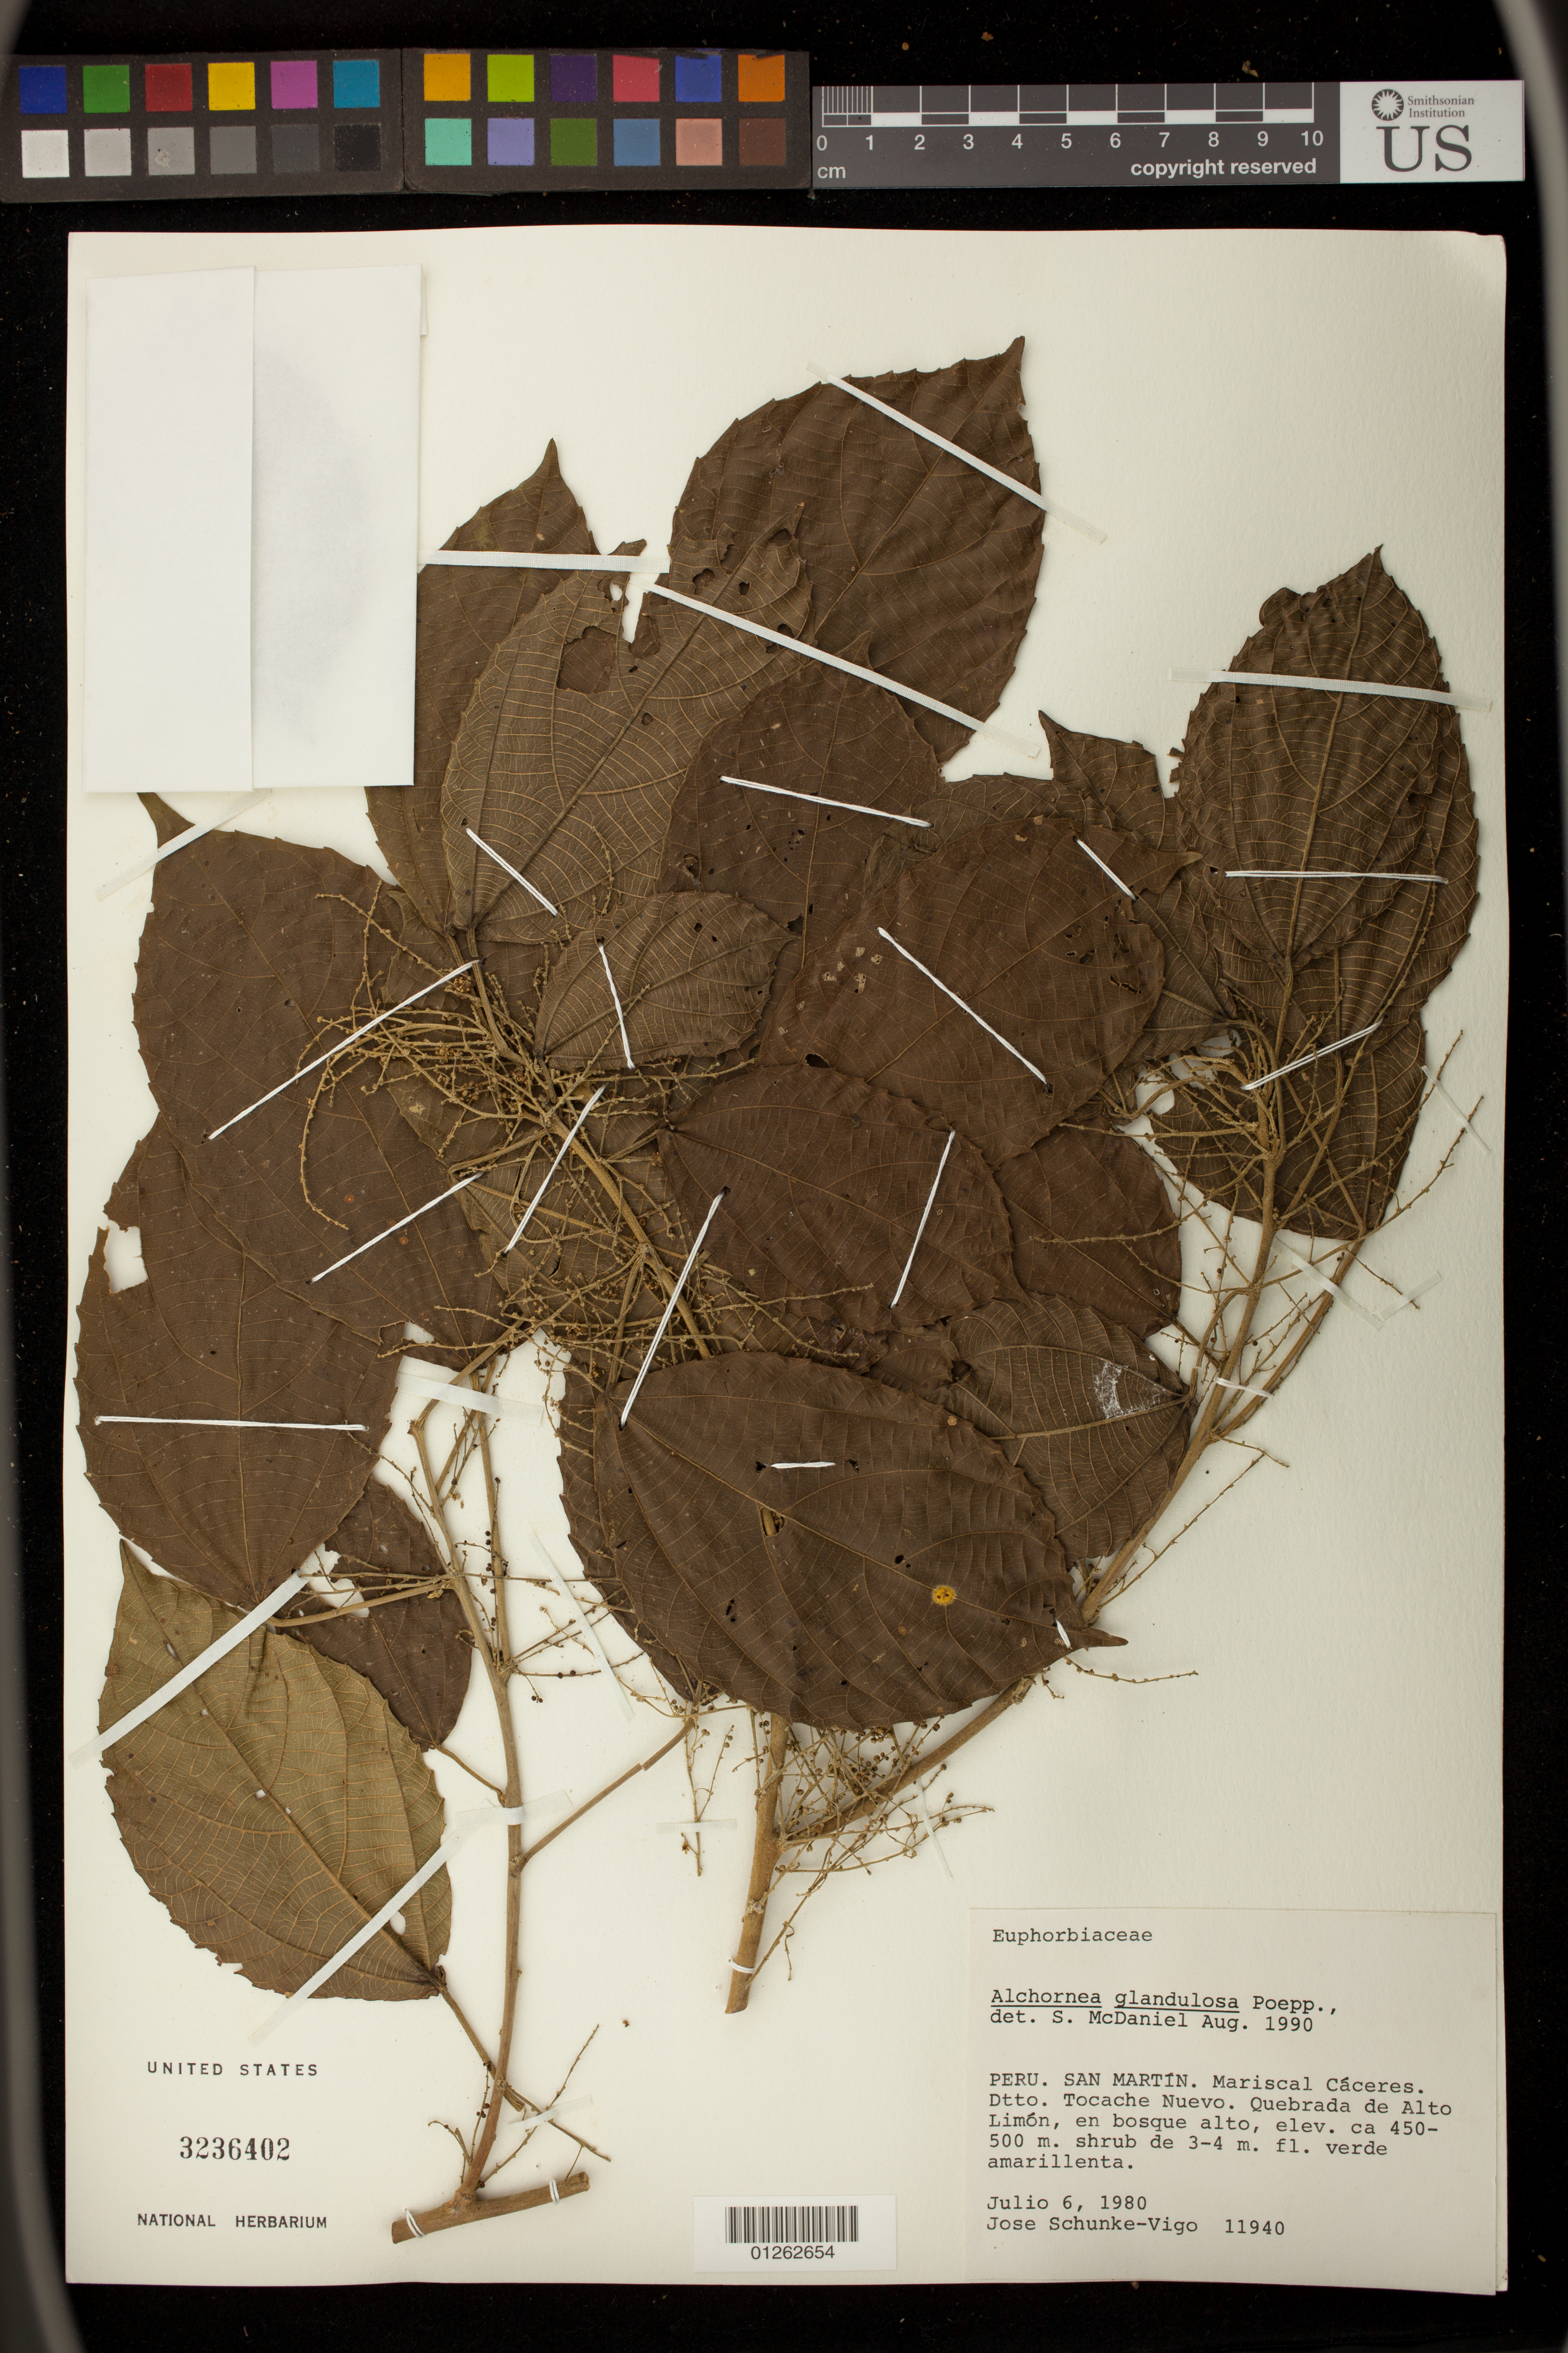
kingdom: Plantae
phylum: Tracheophyta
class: Magnoliopsida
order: Malpighiales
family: Euphorbiaceae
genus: Alchornea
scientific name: Alchornea glandulosa subsp. glandulosa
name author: Poepp.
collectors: J. Schunke-Vigo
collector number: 11940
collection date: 1980-07-06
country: Peru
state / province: San Martín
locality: Mariscal Caceres. Dtt. tcache Nuevo. Quebrada de Alt Limon.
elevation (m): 450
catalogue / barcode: US 3236402